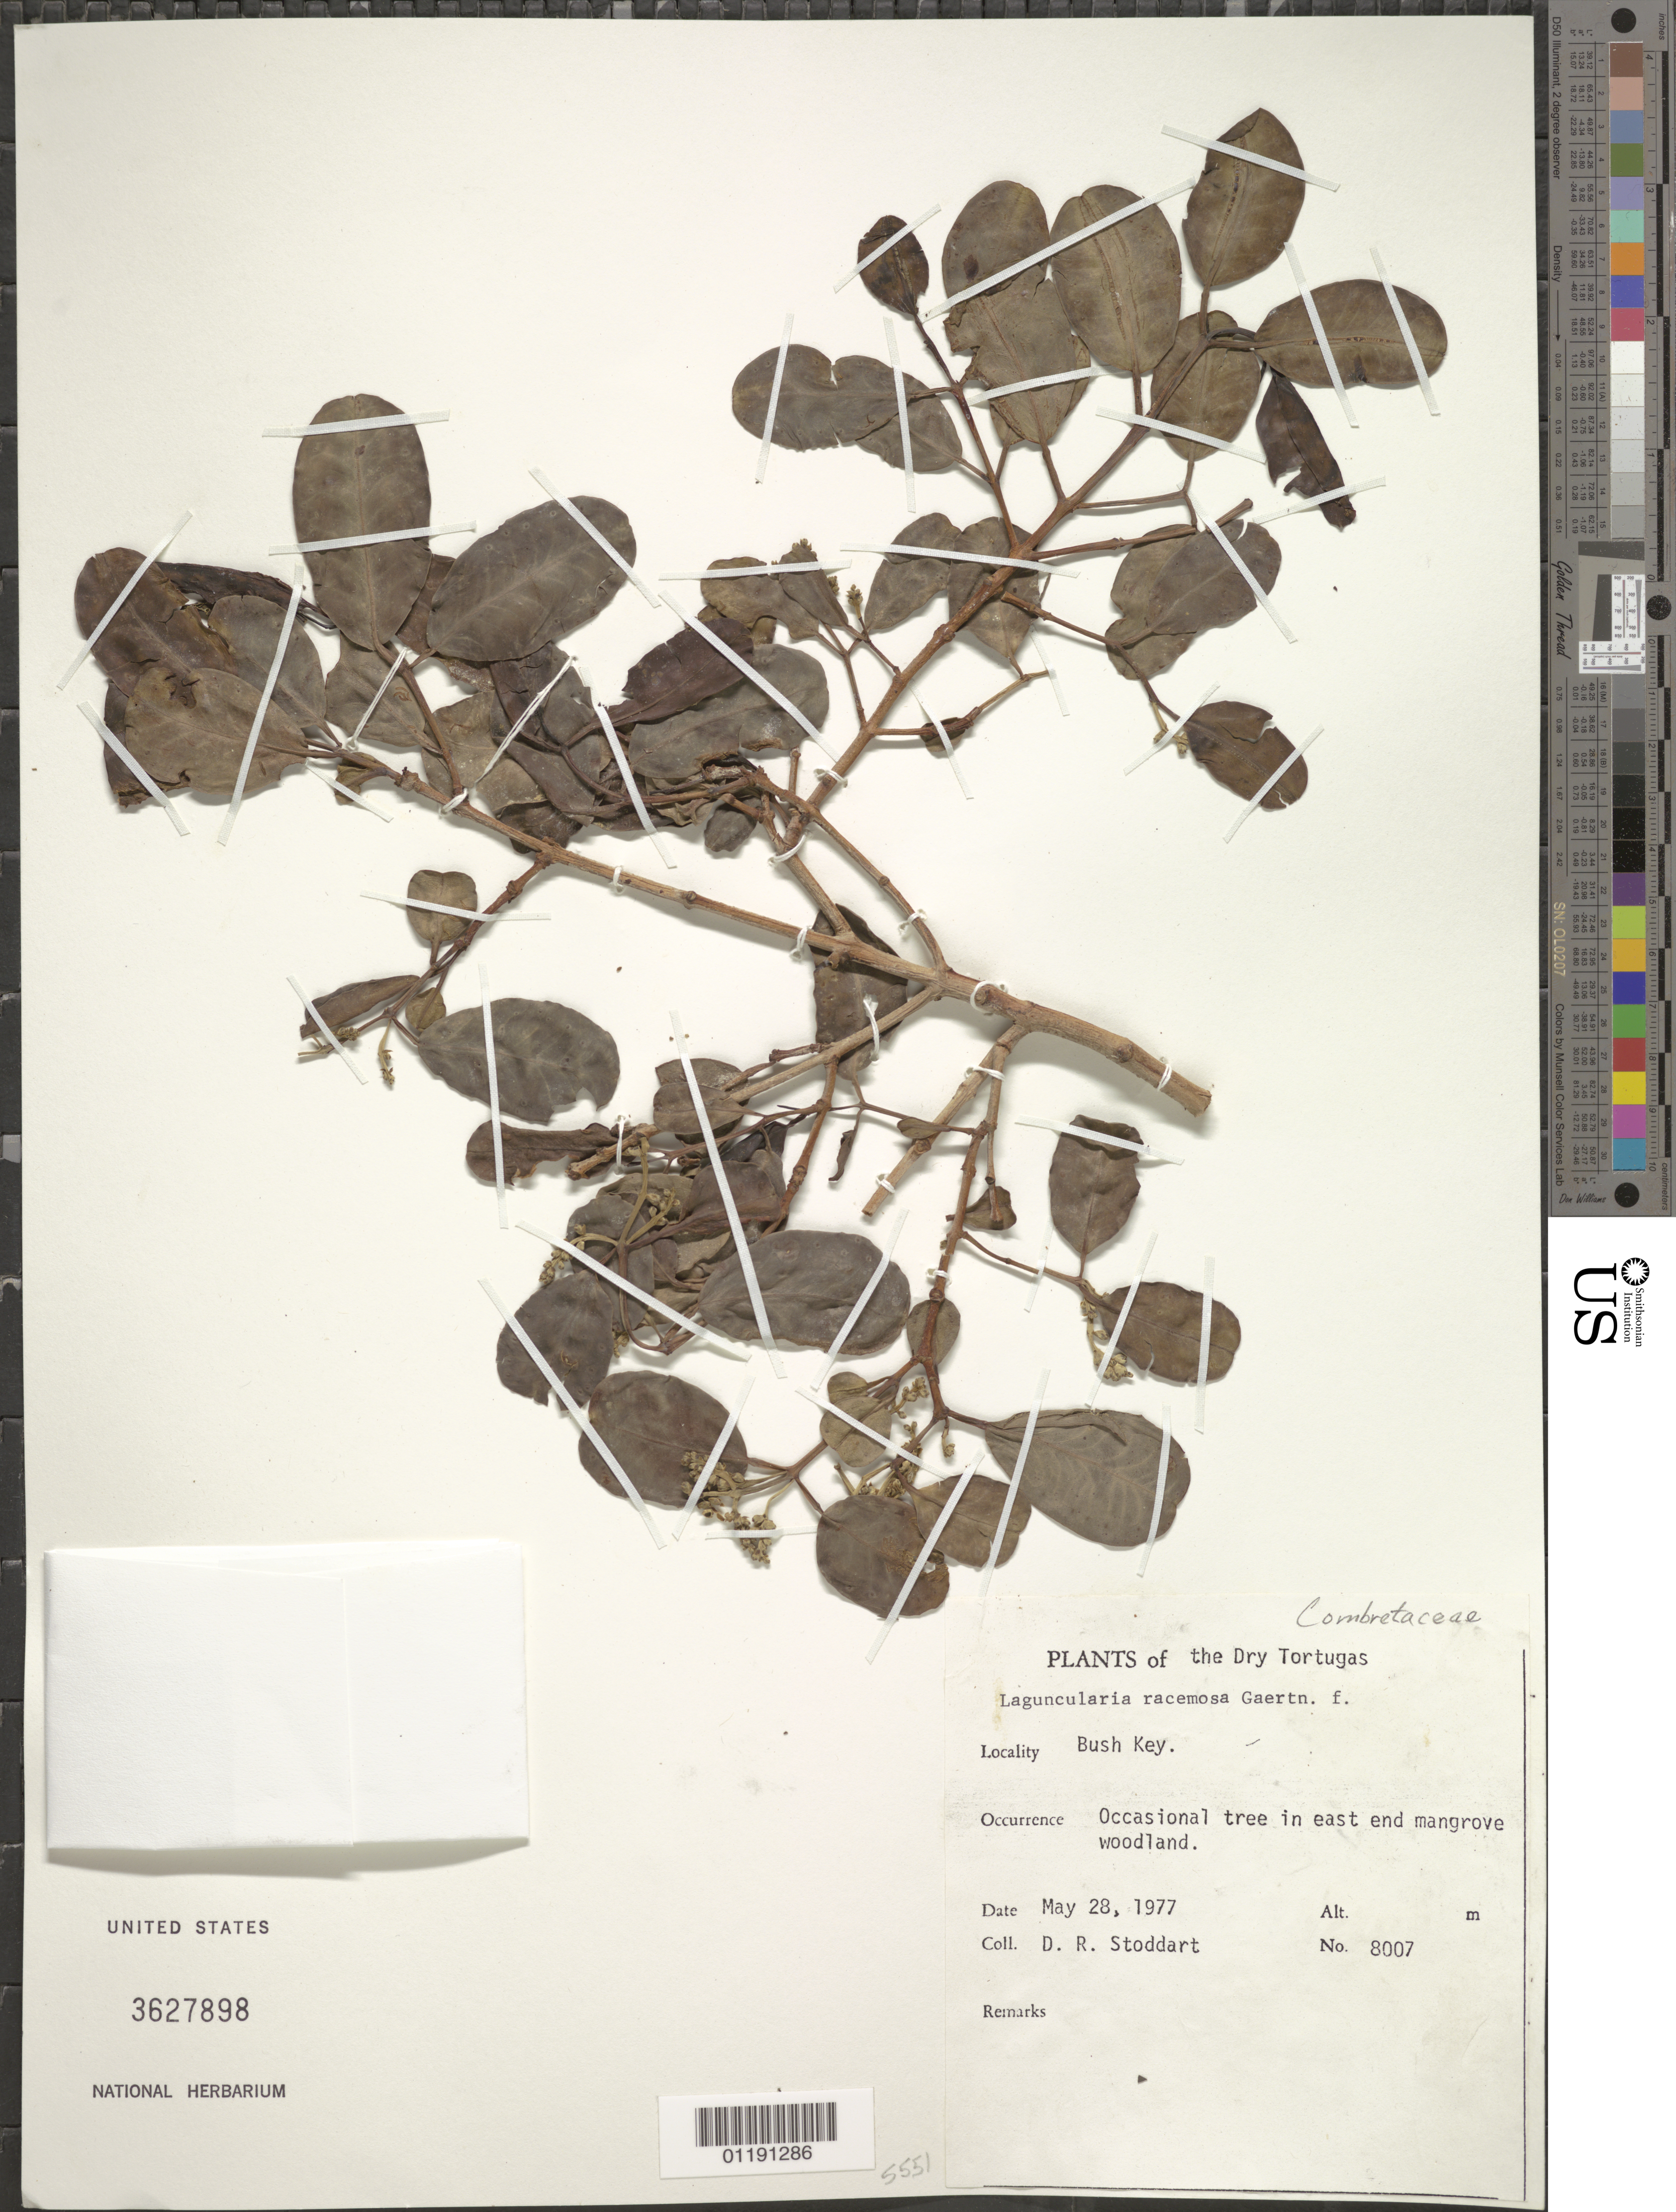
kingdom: Plantae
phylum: Tracheophyta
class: Magnoliopsida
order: Myrtales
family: Combretaceae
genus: Laguncularia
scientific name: Laguncularia racemosa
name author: (L.) C.F. Gaertn.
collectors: D. R. Stoddart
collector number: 8007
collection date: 1977-05-28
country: United States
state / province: Florida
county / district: Monroe County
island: Bush Key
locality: In E end mangrove woodland.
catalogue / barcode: US 3627898